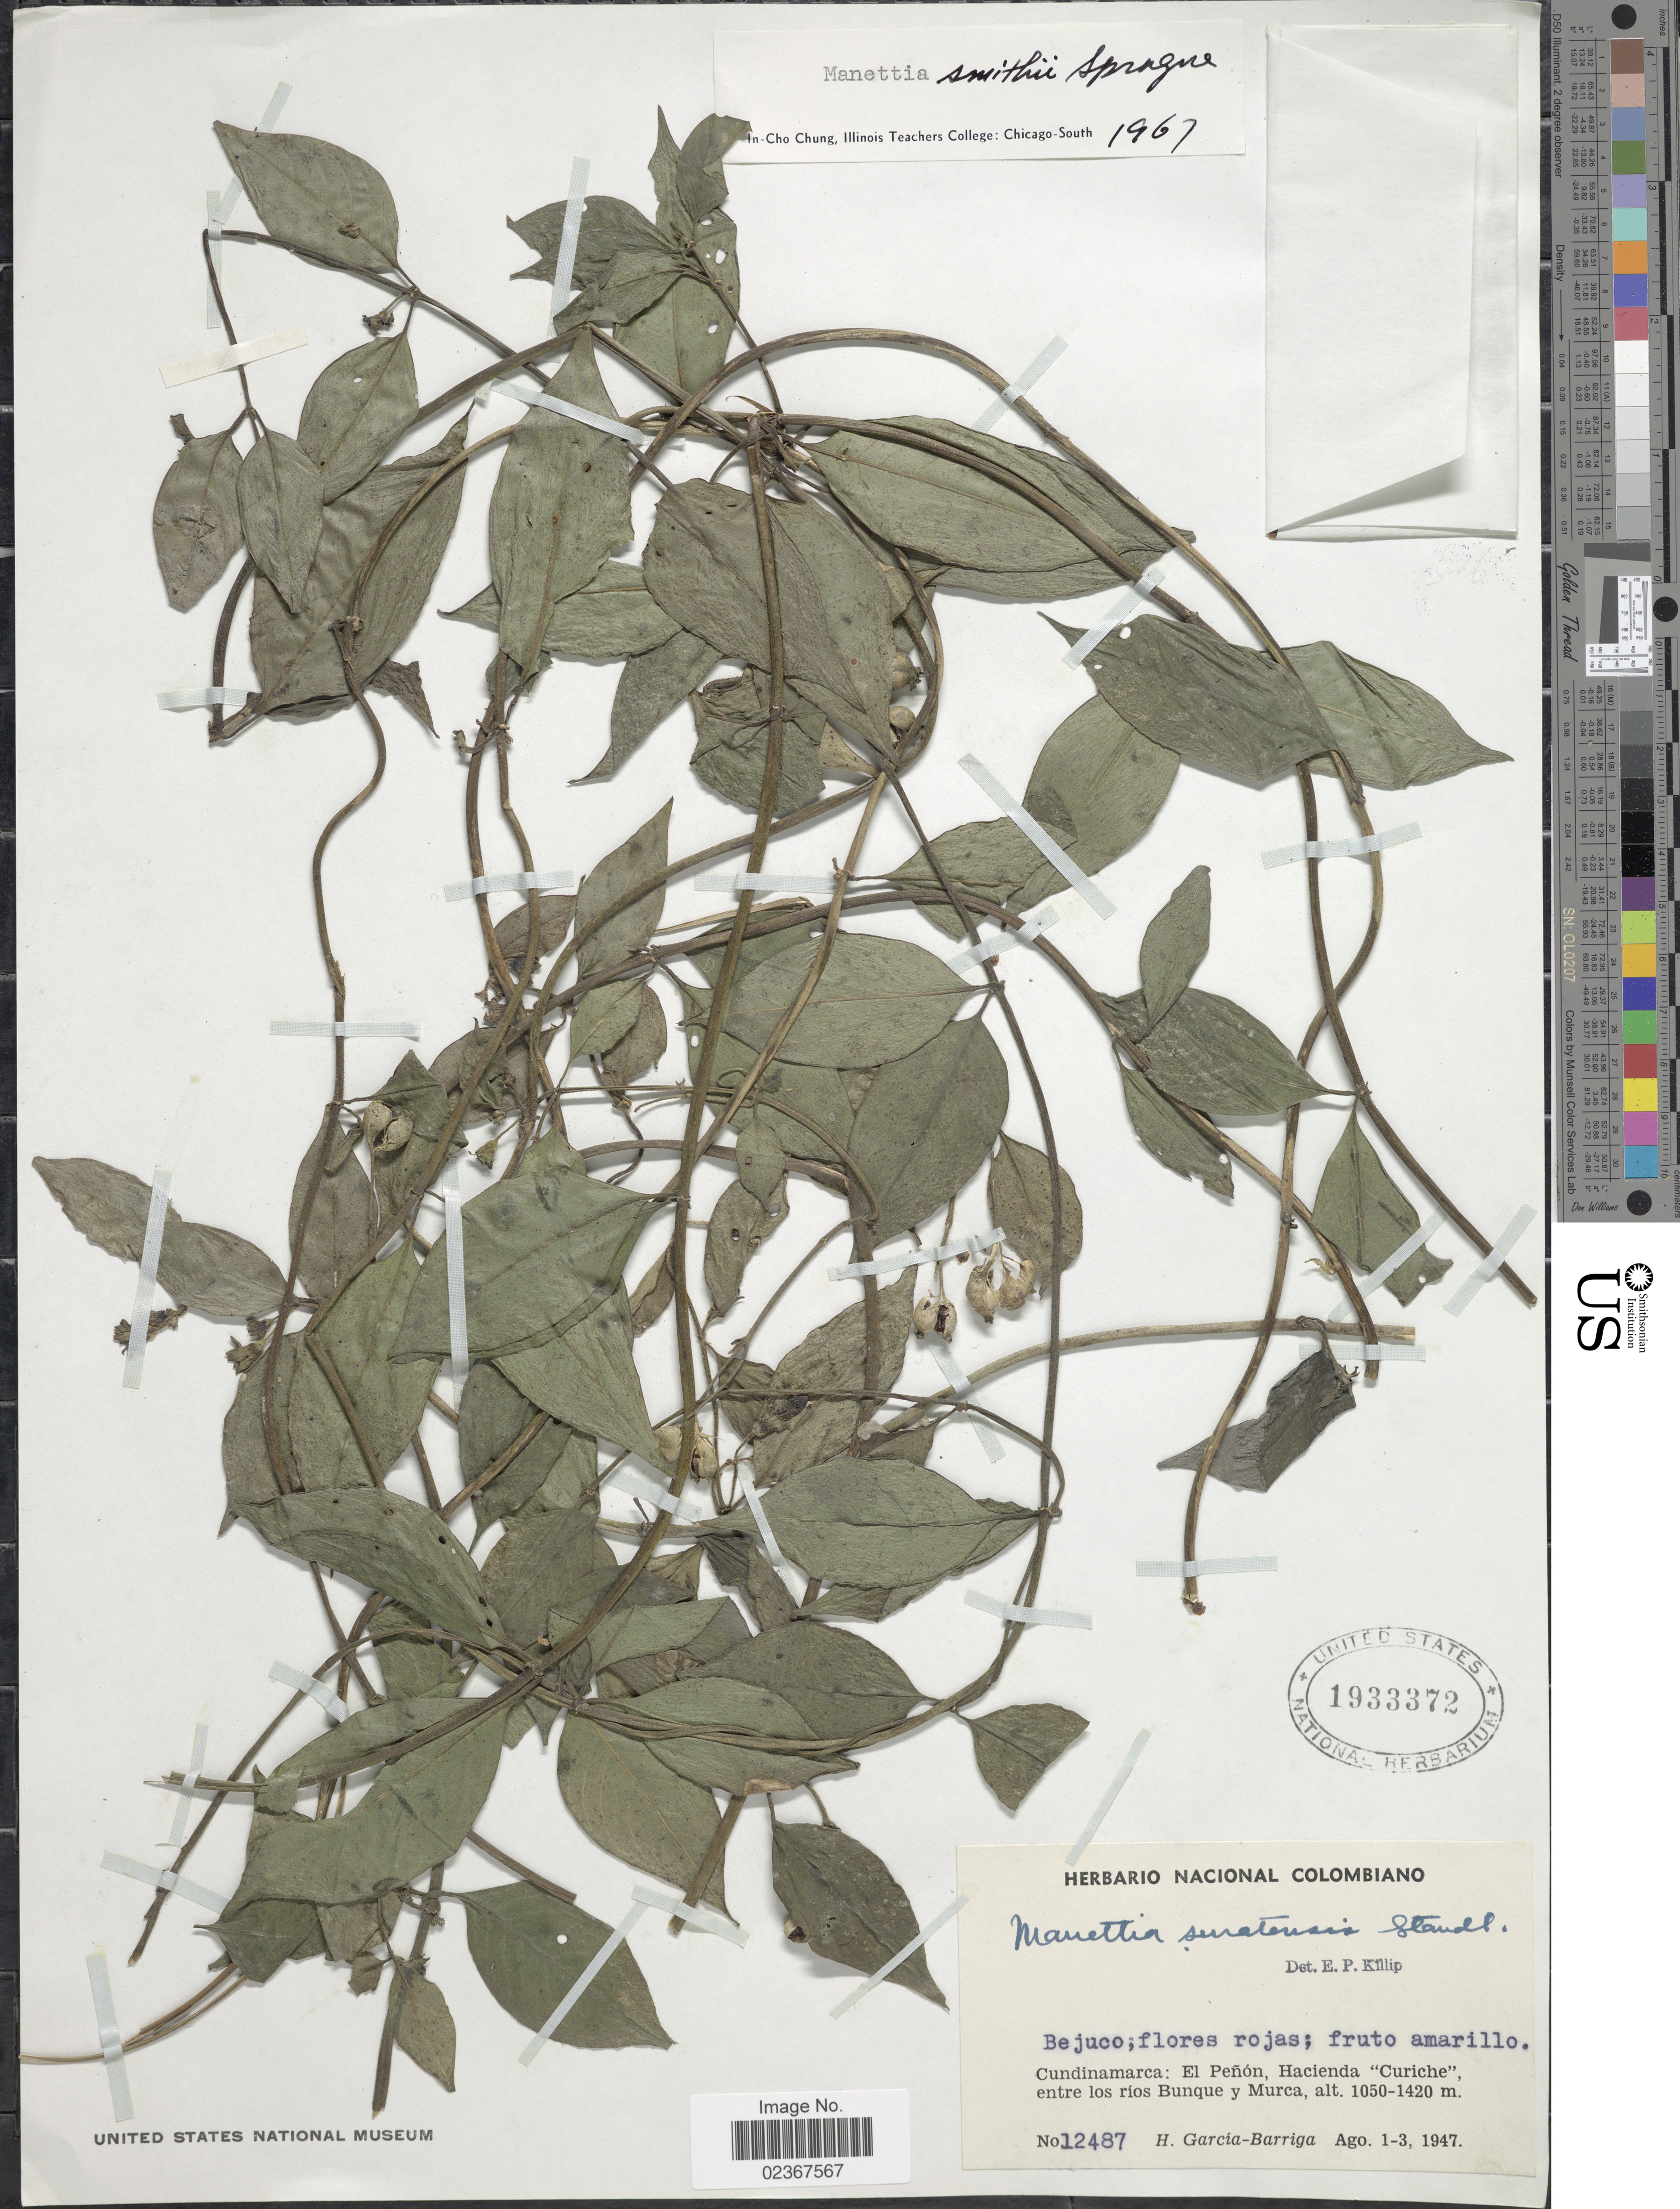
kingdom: Plantae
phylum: Tracheophyta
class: Magnoliopsida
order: Gentianales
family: Rubiaceae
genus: Manettia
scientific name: Manettia smithii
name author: Sprague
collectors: H. García Barriga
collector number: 12487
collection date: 1947-08-01/1947-08-03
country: Colombia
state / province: Cundinamarca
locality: Bejuco; El Peñon, Hacienda 'Curiche', entre los ríos Bunque y Murca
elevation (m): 1050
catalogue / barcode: US 1933372